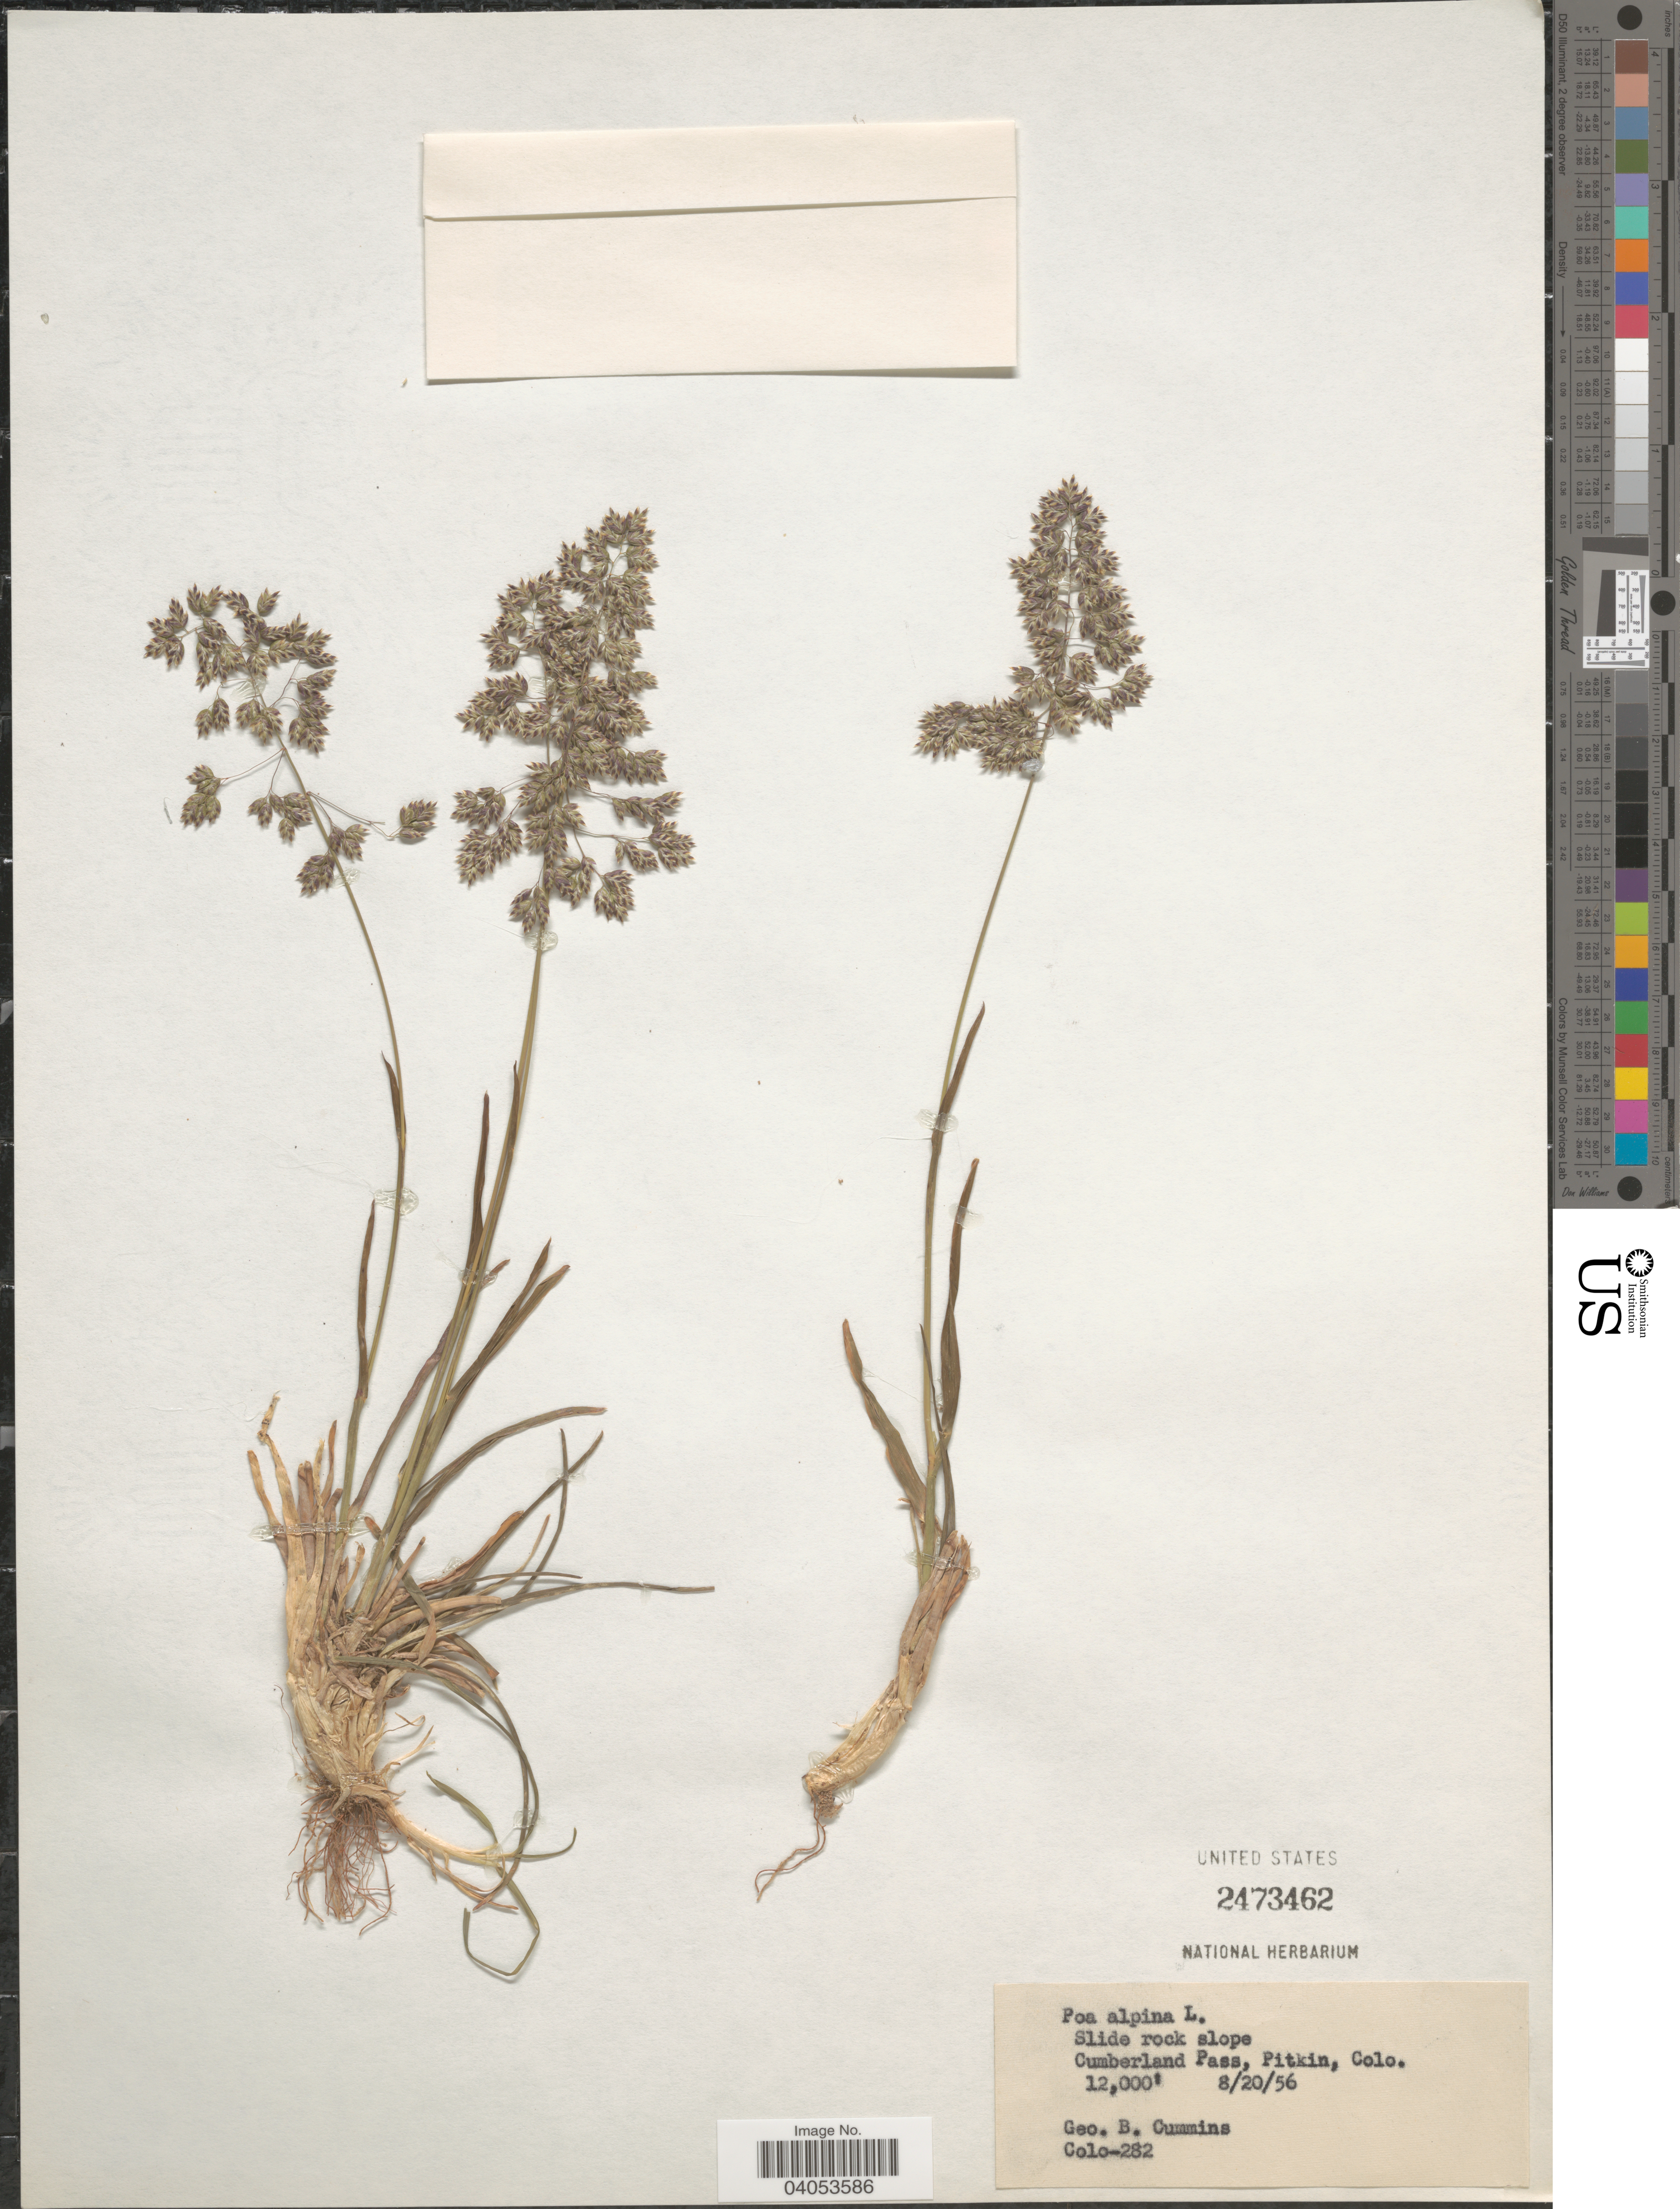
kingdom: Plantae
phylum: Tracheophyta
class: Liliopsida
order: Poales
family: Poaceae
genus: Poa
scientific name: Poa alpina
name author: L.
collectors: G. Cummins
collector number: Colo-282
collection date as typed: Transcribed d/m/y: 20/8/56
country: United States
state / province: Colorado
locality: Cumberland Pass, Pitkin.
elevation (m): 3658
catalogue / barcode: US 2473462